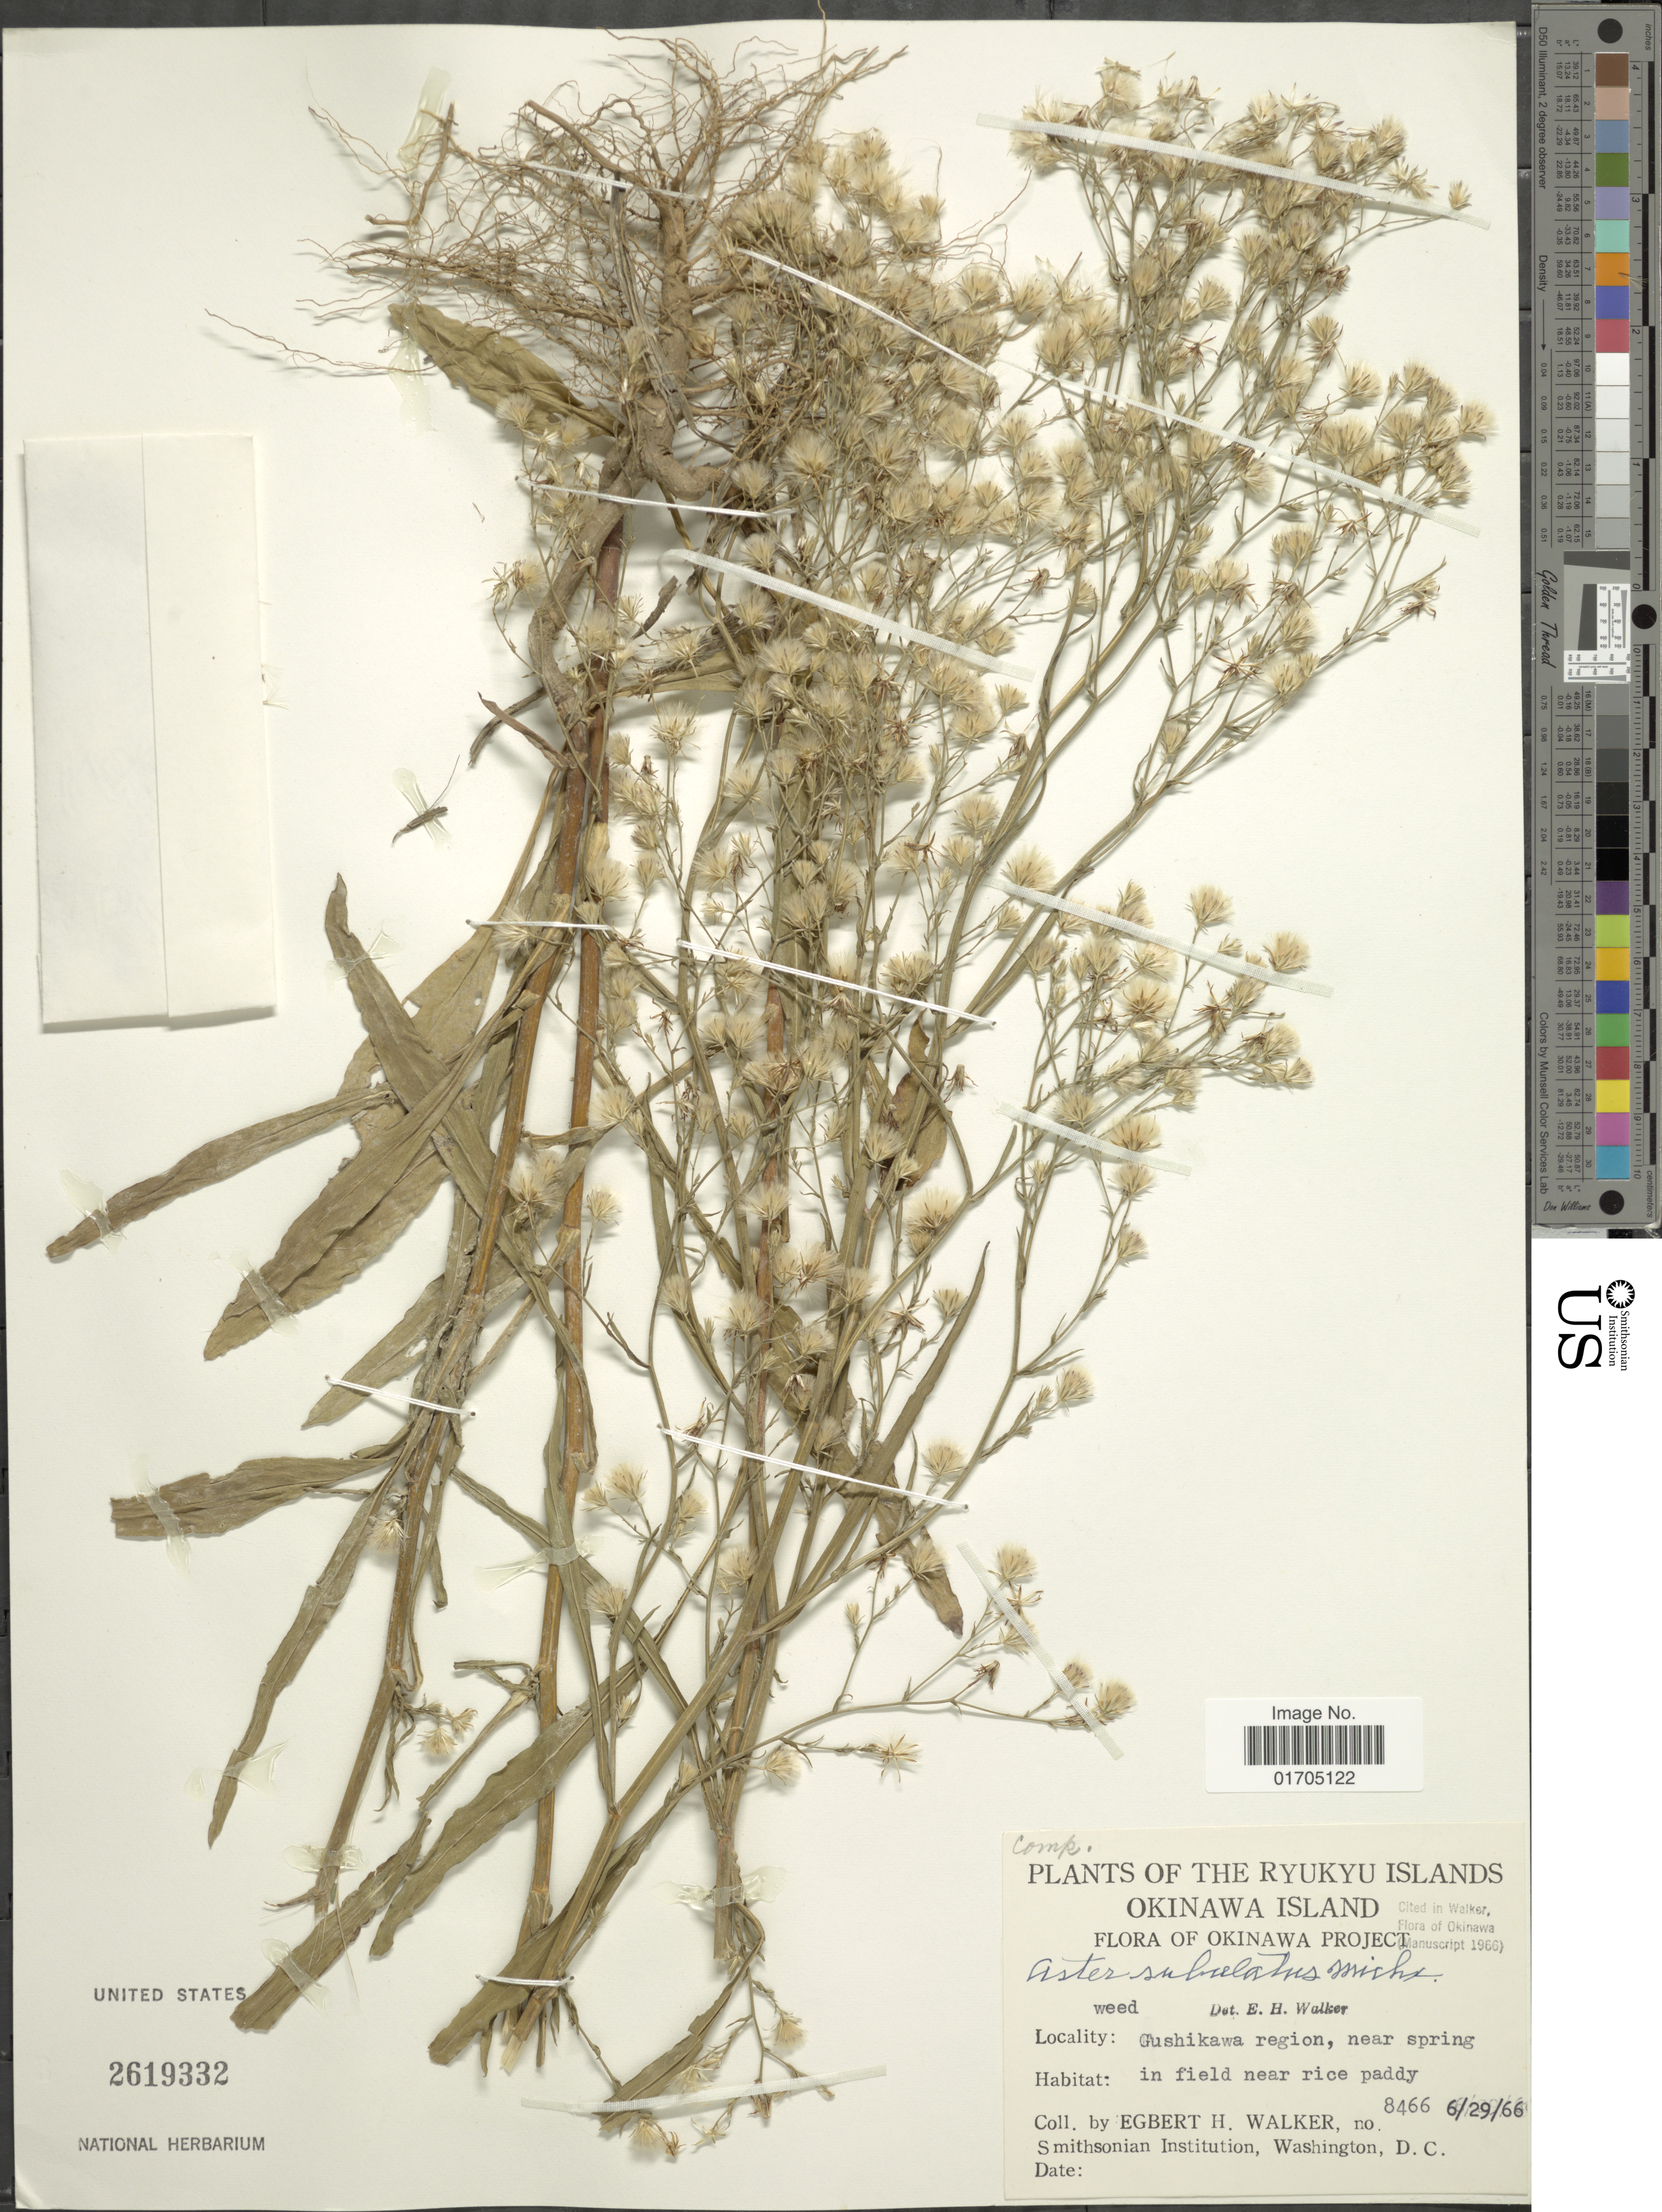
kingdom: Plantae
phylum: Tracheophyta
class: Magnoliopsida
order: Asterales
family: Asteraceae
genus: Symphyotrichum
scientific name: Symphyotrichum subulatum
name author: (Michx.) G.L. Nesom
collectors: E. H. Walker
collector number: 8466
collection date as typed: Transcribed d/m/y: 29/6/66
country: Japan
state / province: Okinawa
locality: Ryukyu Islands, Okinawa Island, Gushikawa region, near spring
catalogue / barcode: US 2619332